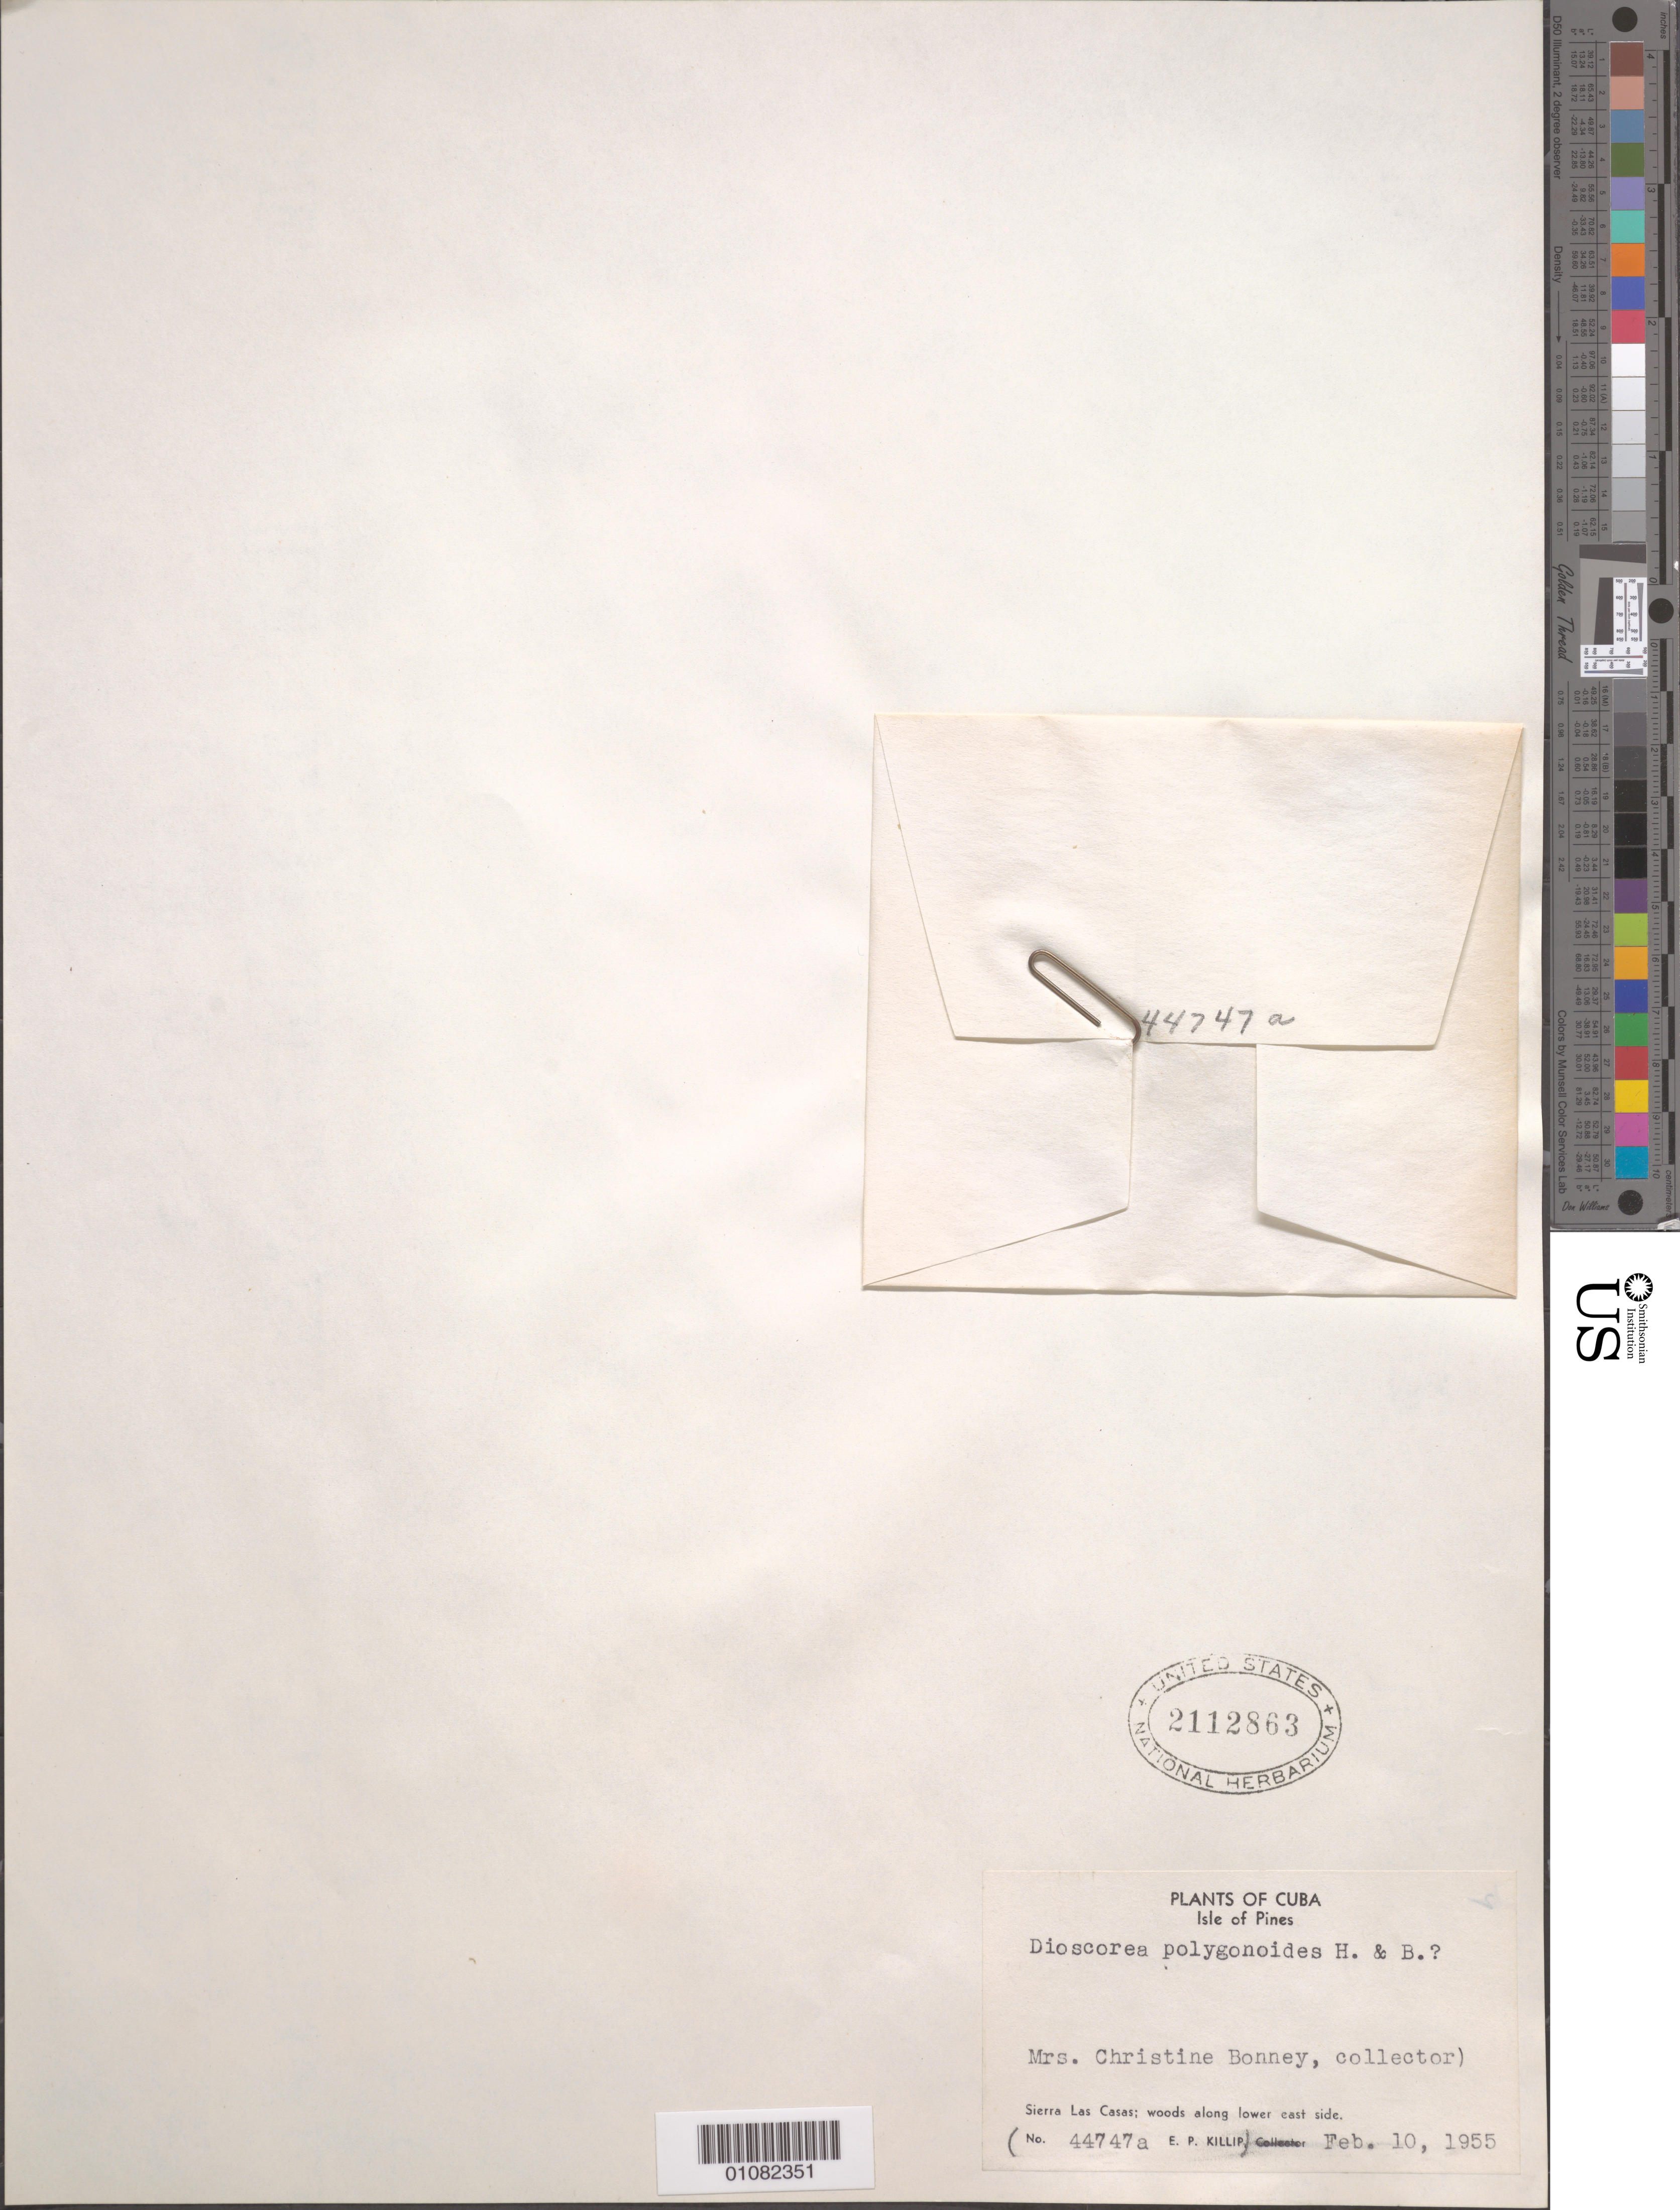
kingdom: Plantae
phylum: Tracheophyta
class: Liliopsida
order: Dioscoreales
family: Dioscoreaceae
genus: Dioscorea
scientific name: Dioscorea polygonoides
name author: Humb. & Bonpl. ex Willd.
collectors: C. Bonney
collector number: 44747a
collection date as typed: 10 Feb 1955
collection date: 1955-02-10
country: Cuba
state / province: Isla de La Juventud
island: Isla de la Juventud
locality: Sierra Las Casas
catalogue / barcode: US 2112863